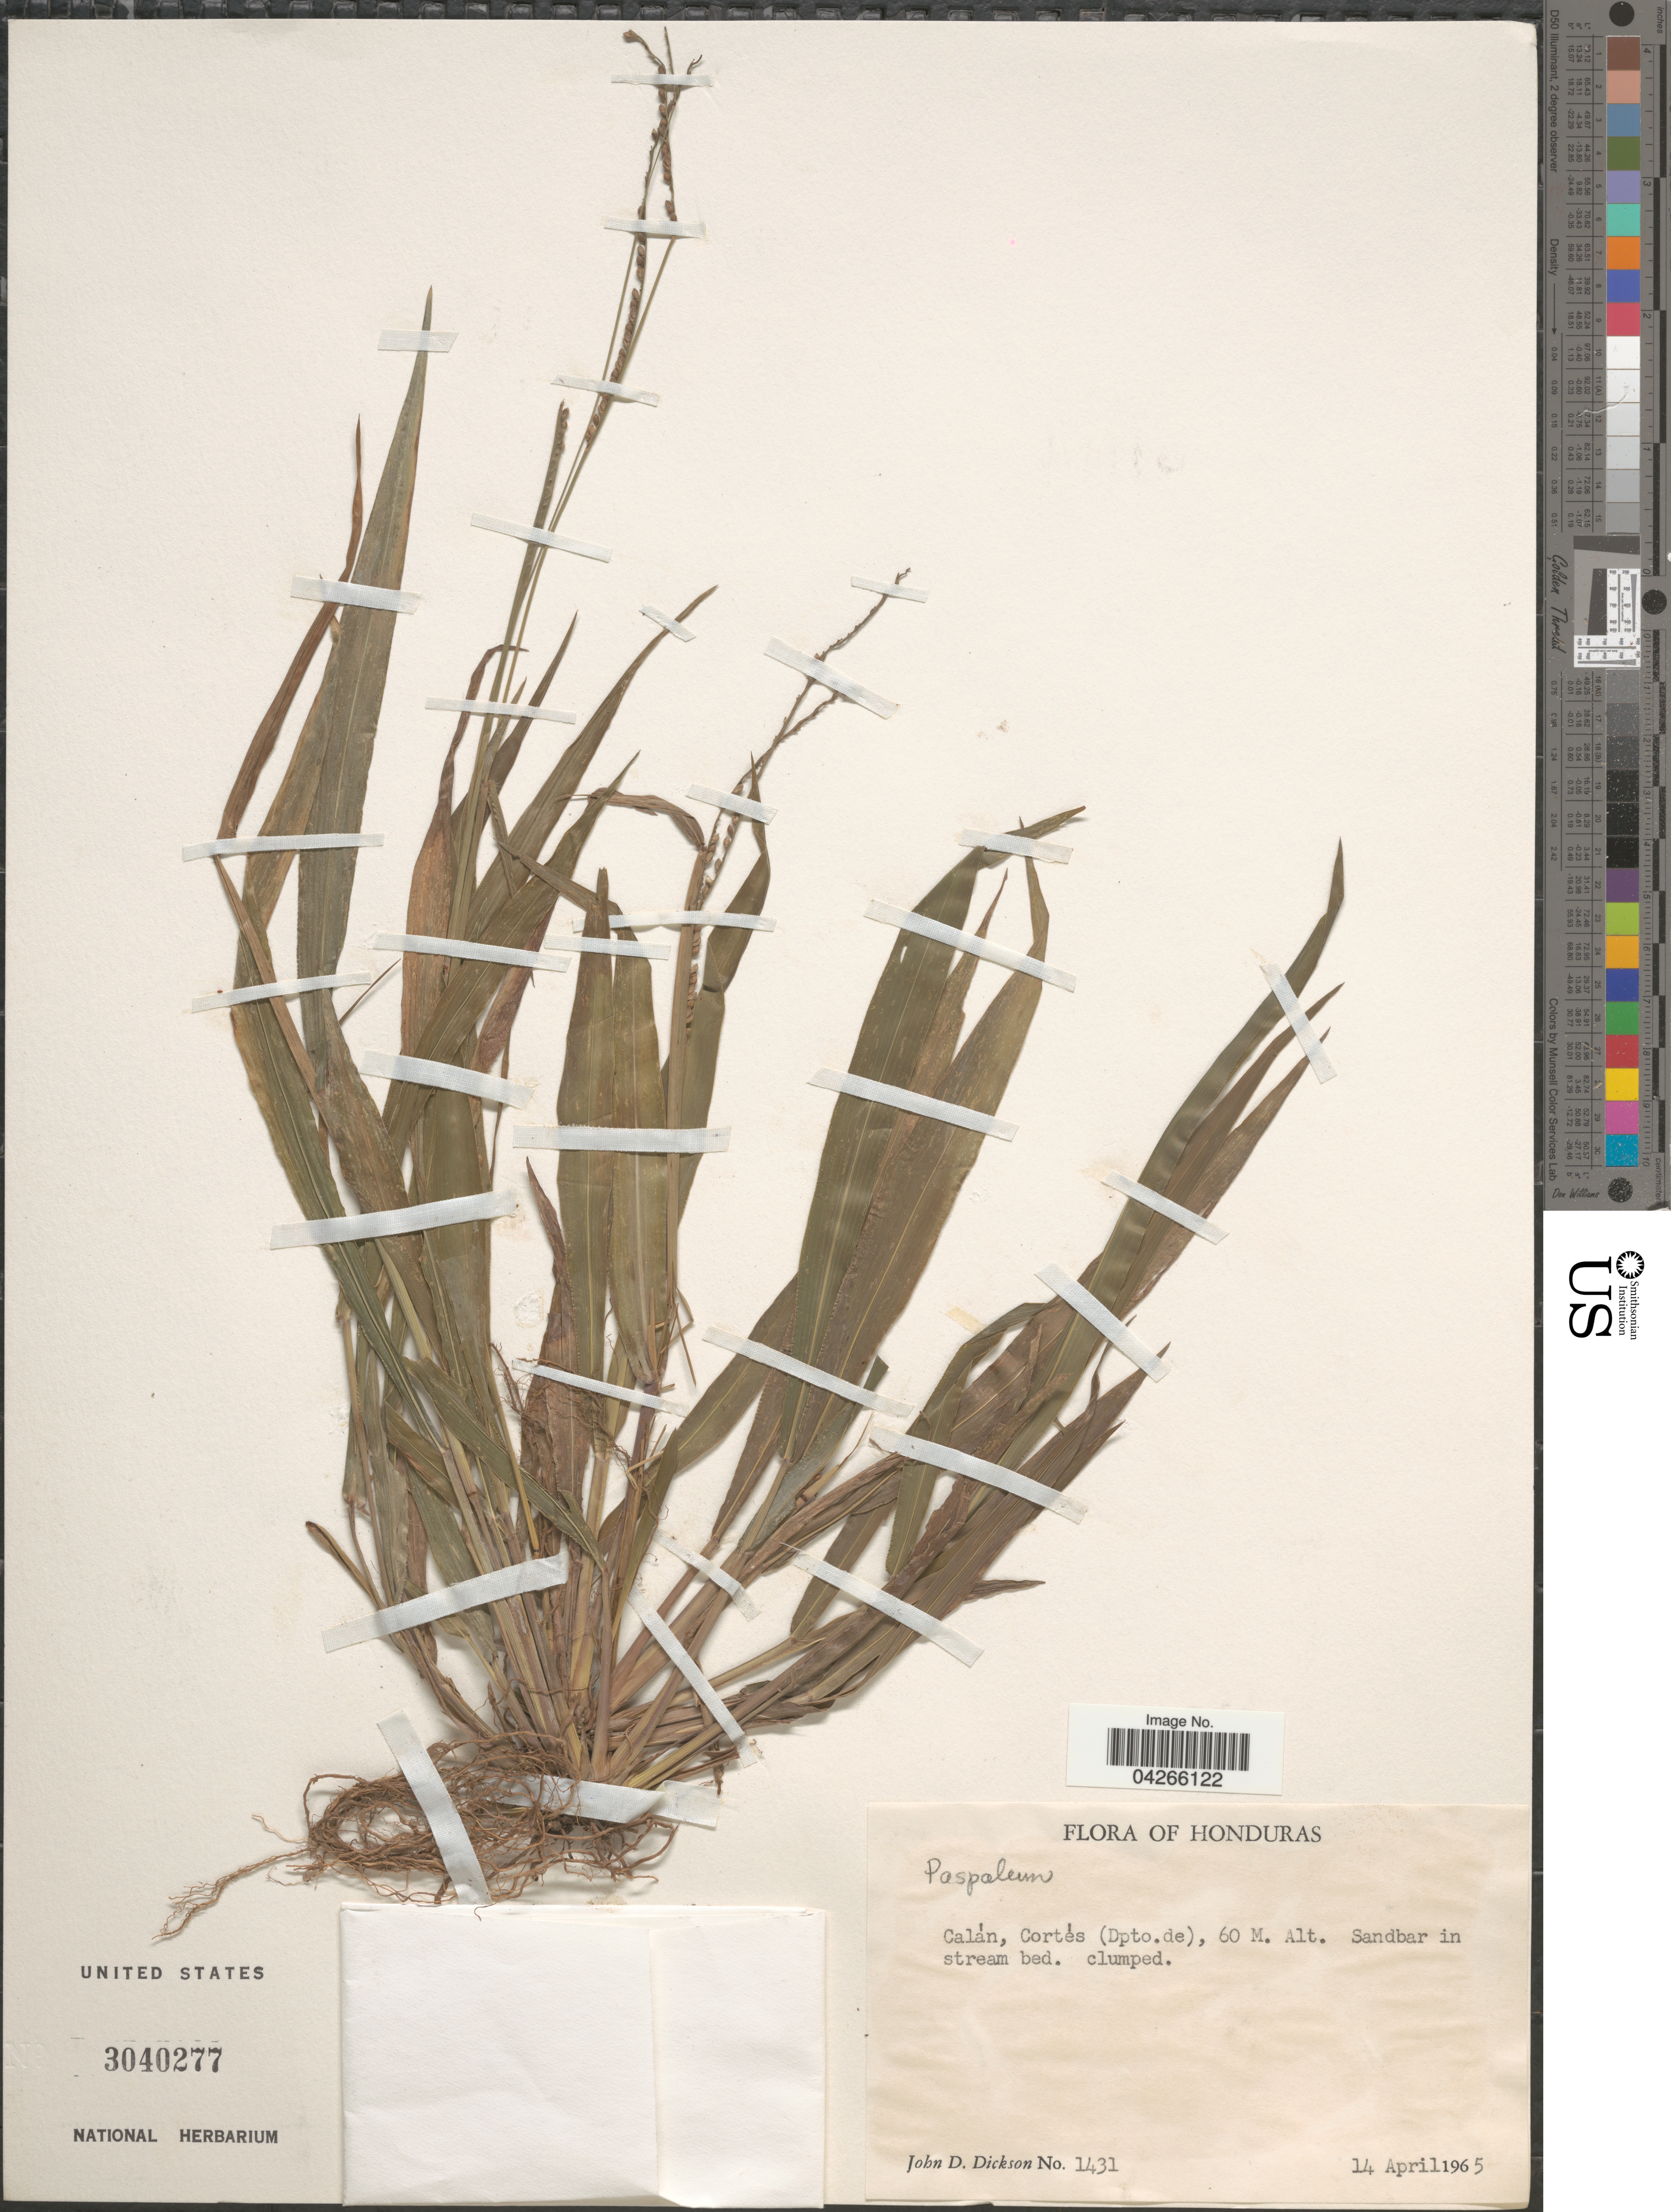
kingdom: Plantae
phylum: Tracheophyta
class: Liliopsida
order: Poales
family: Poaceae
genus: Paspalum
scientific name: Paspalum sp.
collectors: J. Dickson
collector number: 1431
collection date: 1965-04-14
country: Honduras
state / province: Cortes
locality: Calán, Cortés (Dpto. de).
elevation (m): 60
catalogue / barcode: US 3040277